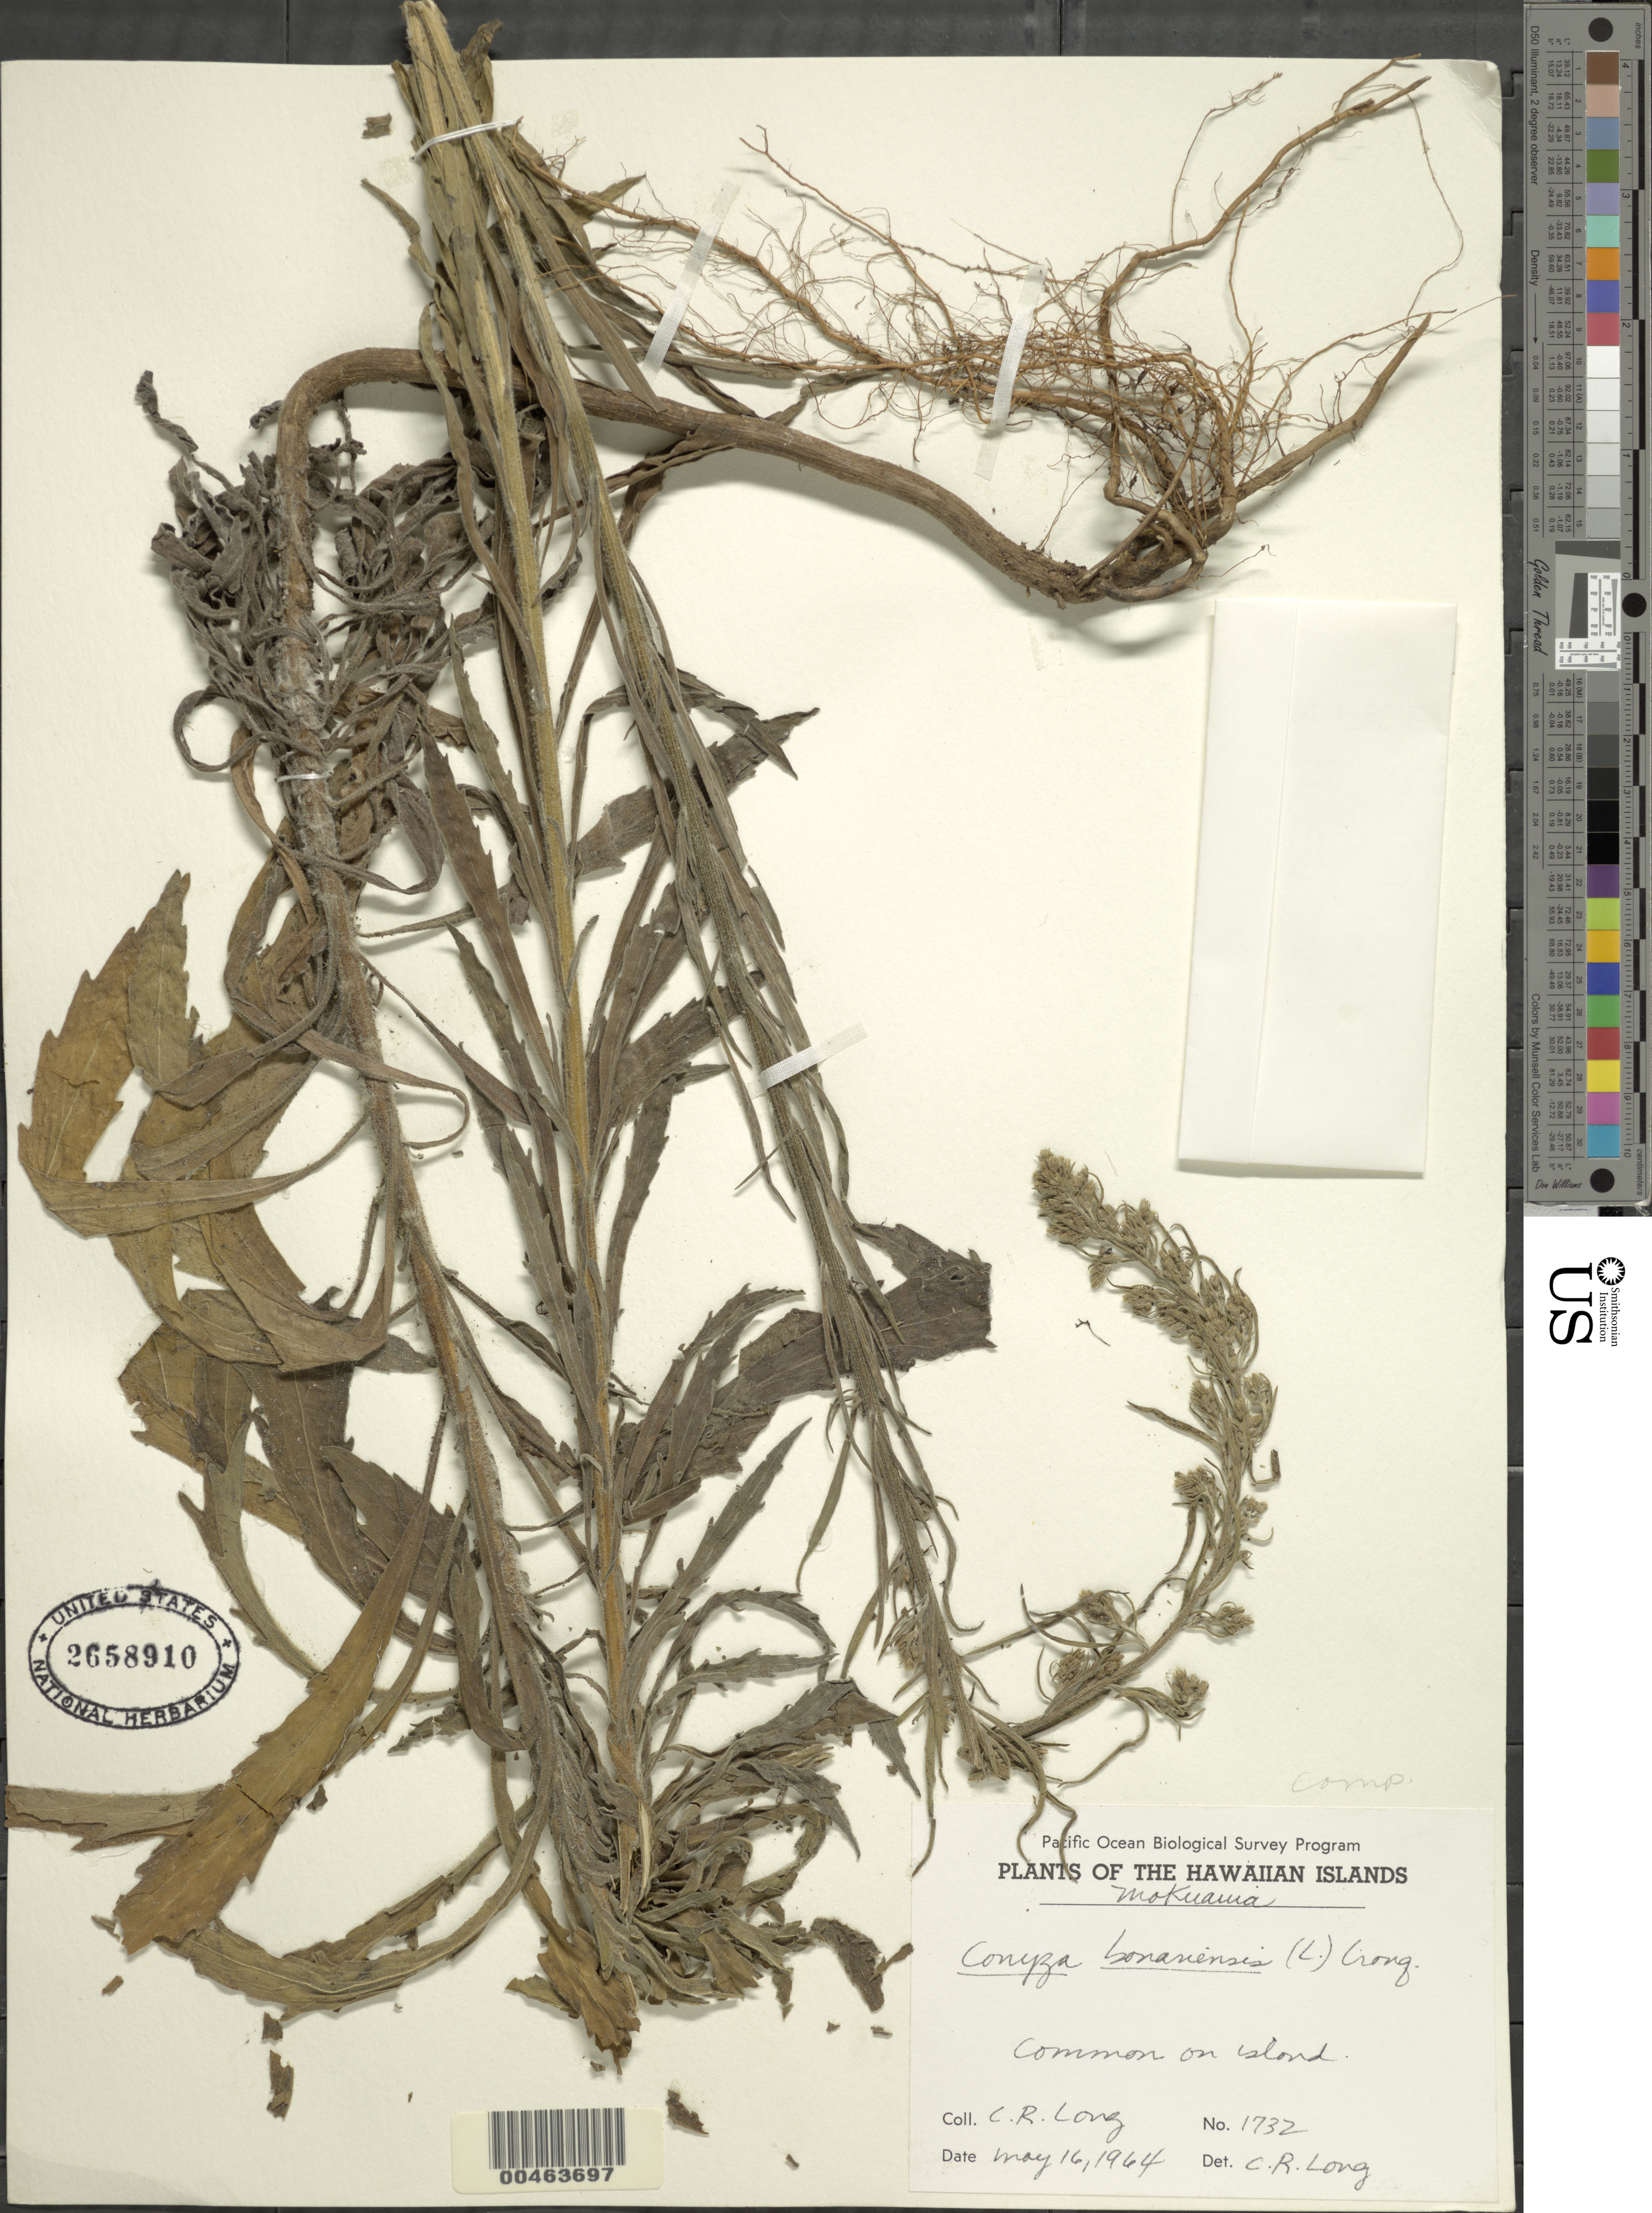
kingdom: Plantae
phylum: Tracheophyta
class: Magnoliopsida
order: Asterales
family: Asteraceae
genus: Erigeron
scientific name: Erigeron bonariensis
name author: L.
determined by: Wagner, W. L., (BOT), Smithsonian Institution - National Museum of Natural History (UNITED STATES)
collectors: C. Long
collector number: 1732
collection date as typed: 16 May 1964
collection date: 1964-05-16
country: United States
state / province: Hawaii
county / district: Honolulu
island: Oahu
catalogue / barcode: US 2658910